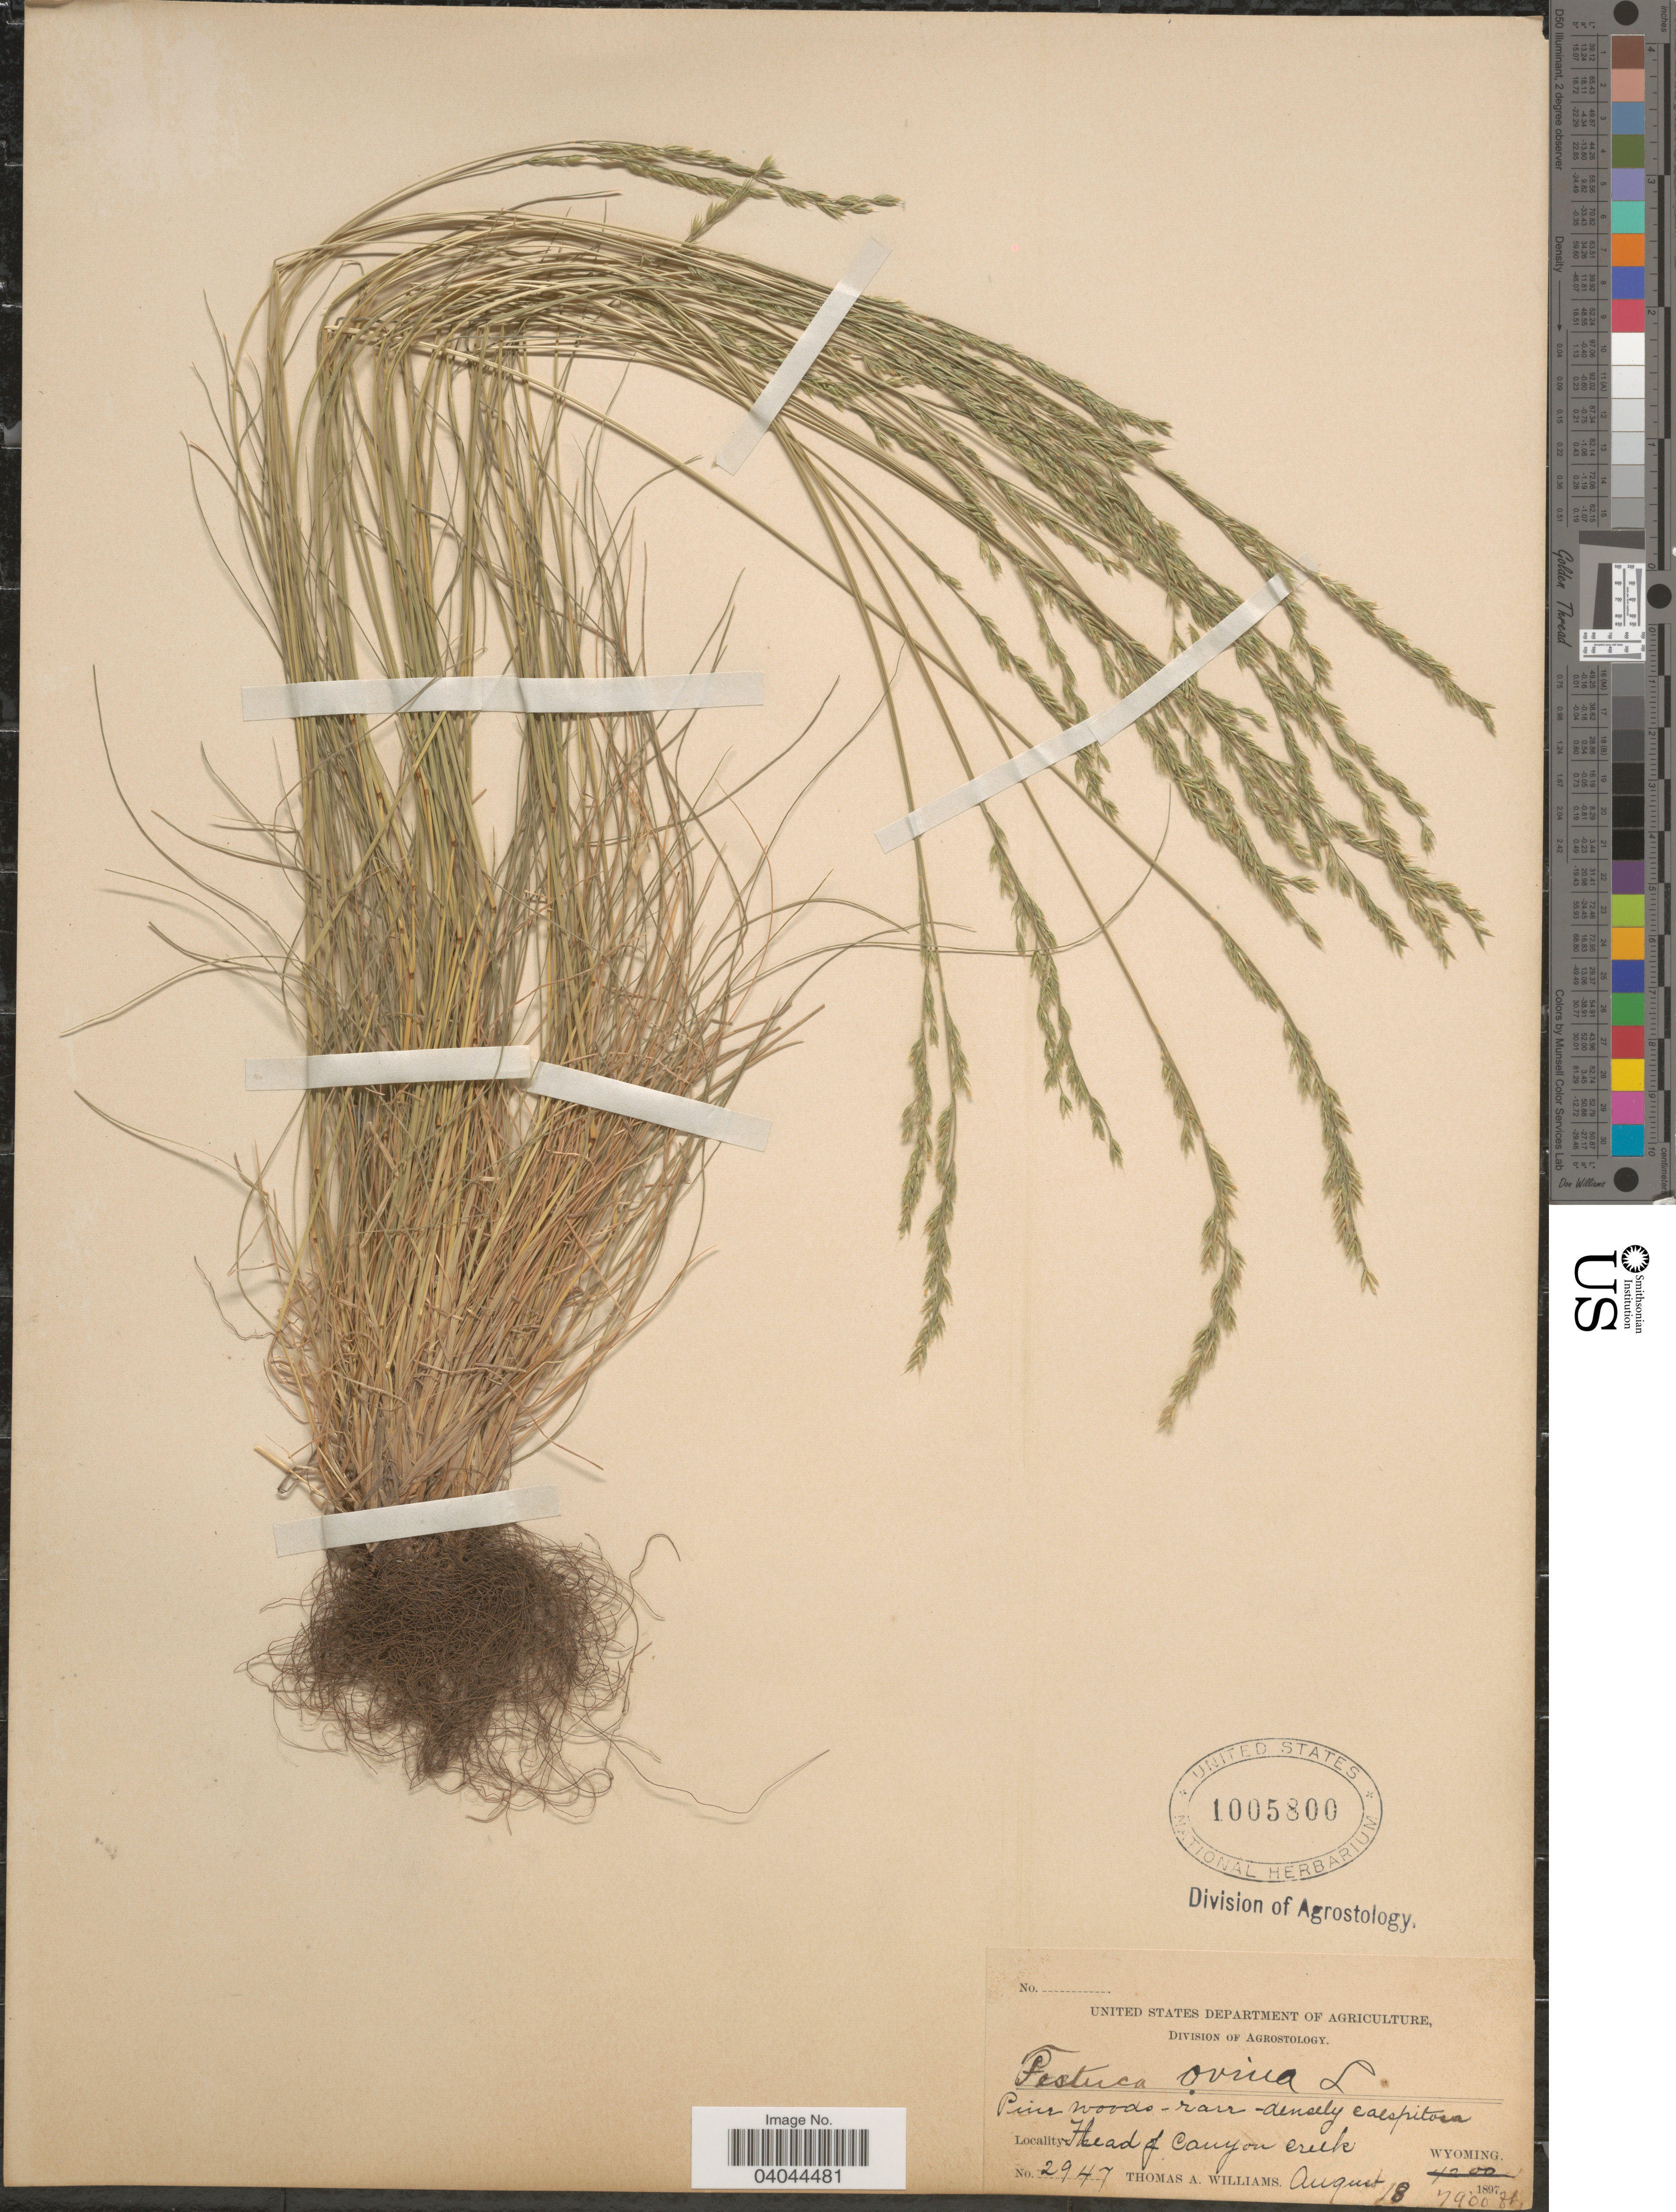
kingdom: Plantae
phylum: Tracheophyta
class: Liliopsida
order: Poales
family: Poaceae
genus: Festuca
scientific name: Festuca ovina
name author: L.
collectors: T. A. Williams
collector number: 2947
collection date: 1897-08-18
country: United States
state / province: Wyoming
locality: Head of Canyon Creek.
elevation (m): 2408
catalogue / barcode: US 1005800